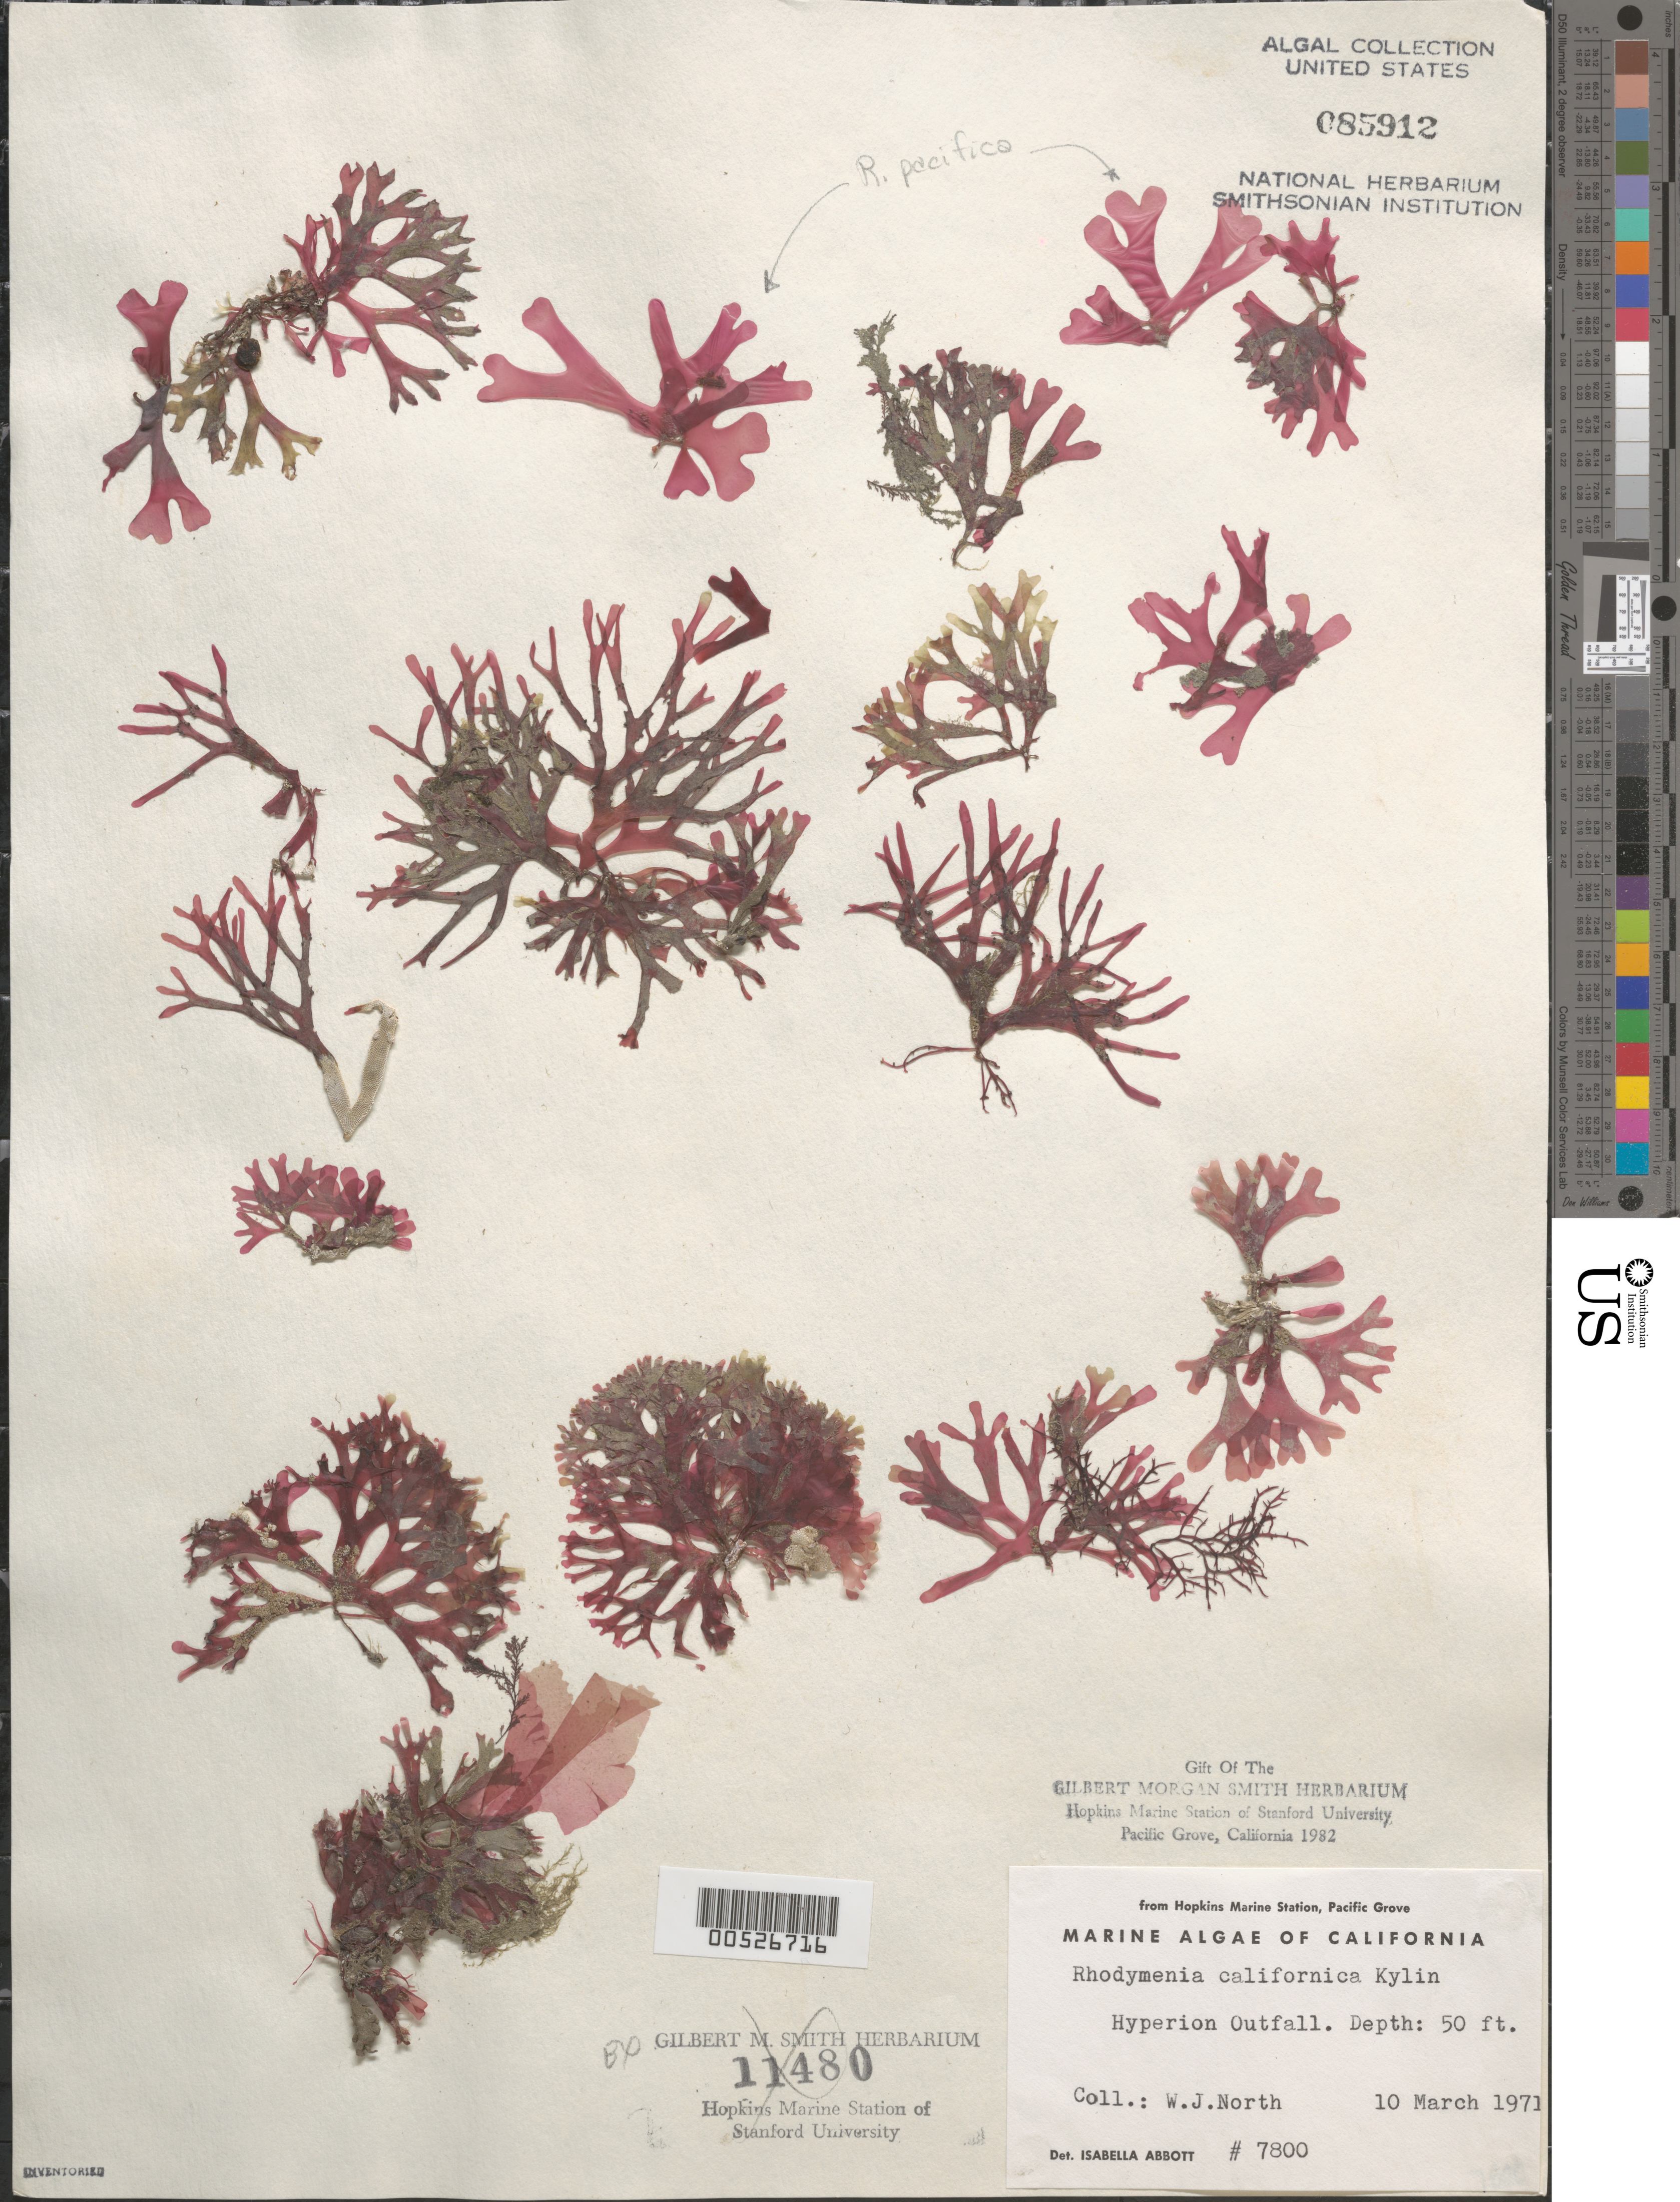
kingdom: Plantae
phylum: Rhodophyta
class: Florideophyceae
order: Rhodymeniales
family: Rhodymeniaceae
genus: Rhodymenia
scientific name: Rhodymenia californica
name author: Kylin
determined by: Abbott, Isabella A.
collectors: W. North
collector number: IAA 7800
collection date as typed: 10 Mar 1971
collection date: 1971-03-10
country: United States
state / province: California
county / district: Los Angeles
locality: Hyperion Outfall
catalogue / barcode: US 85912